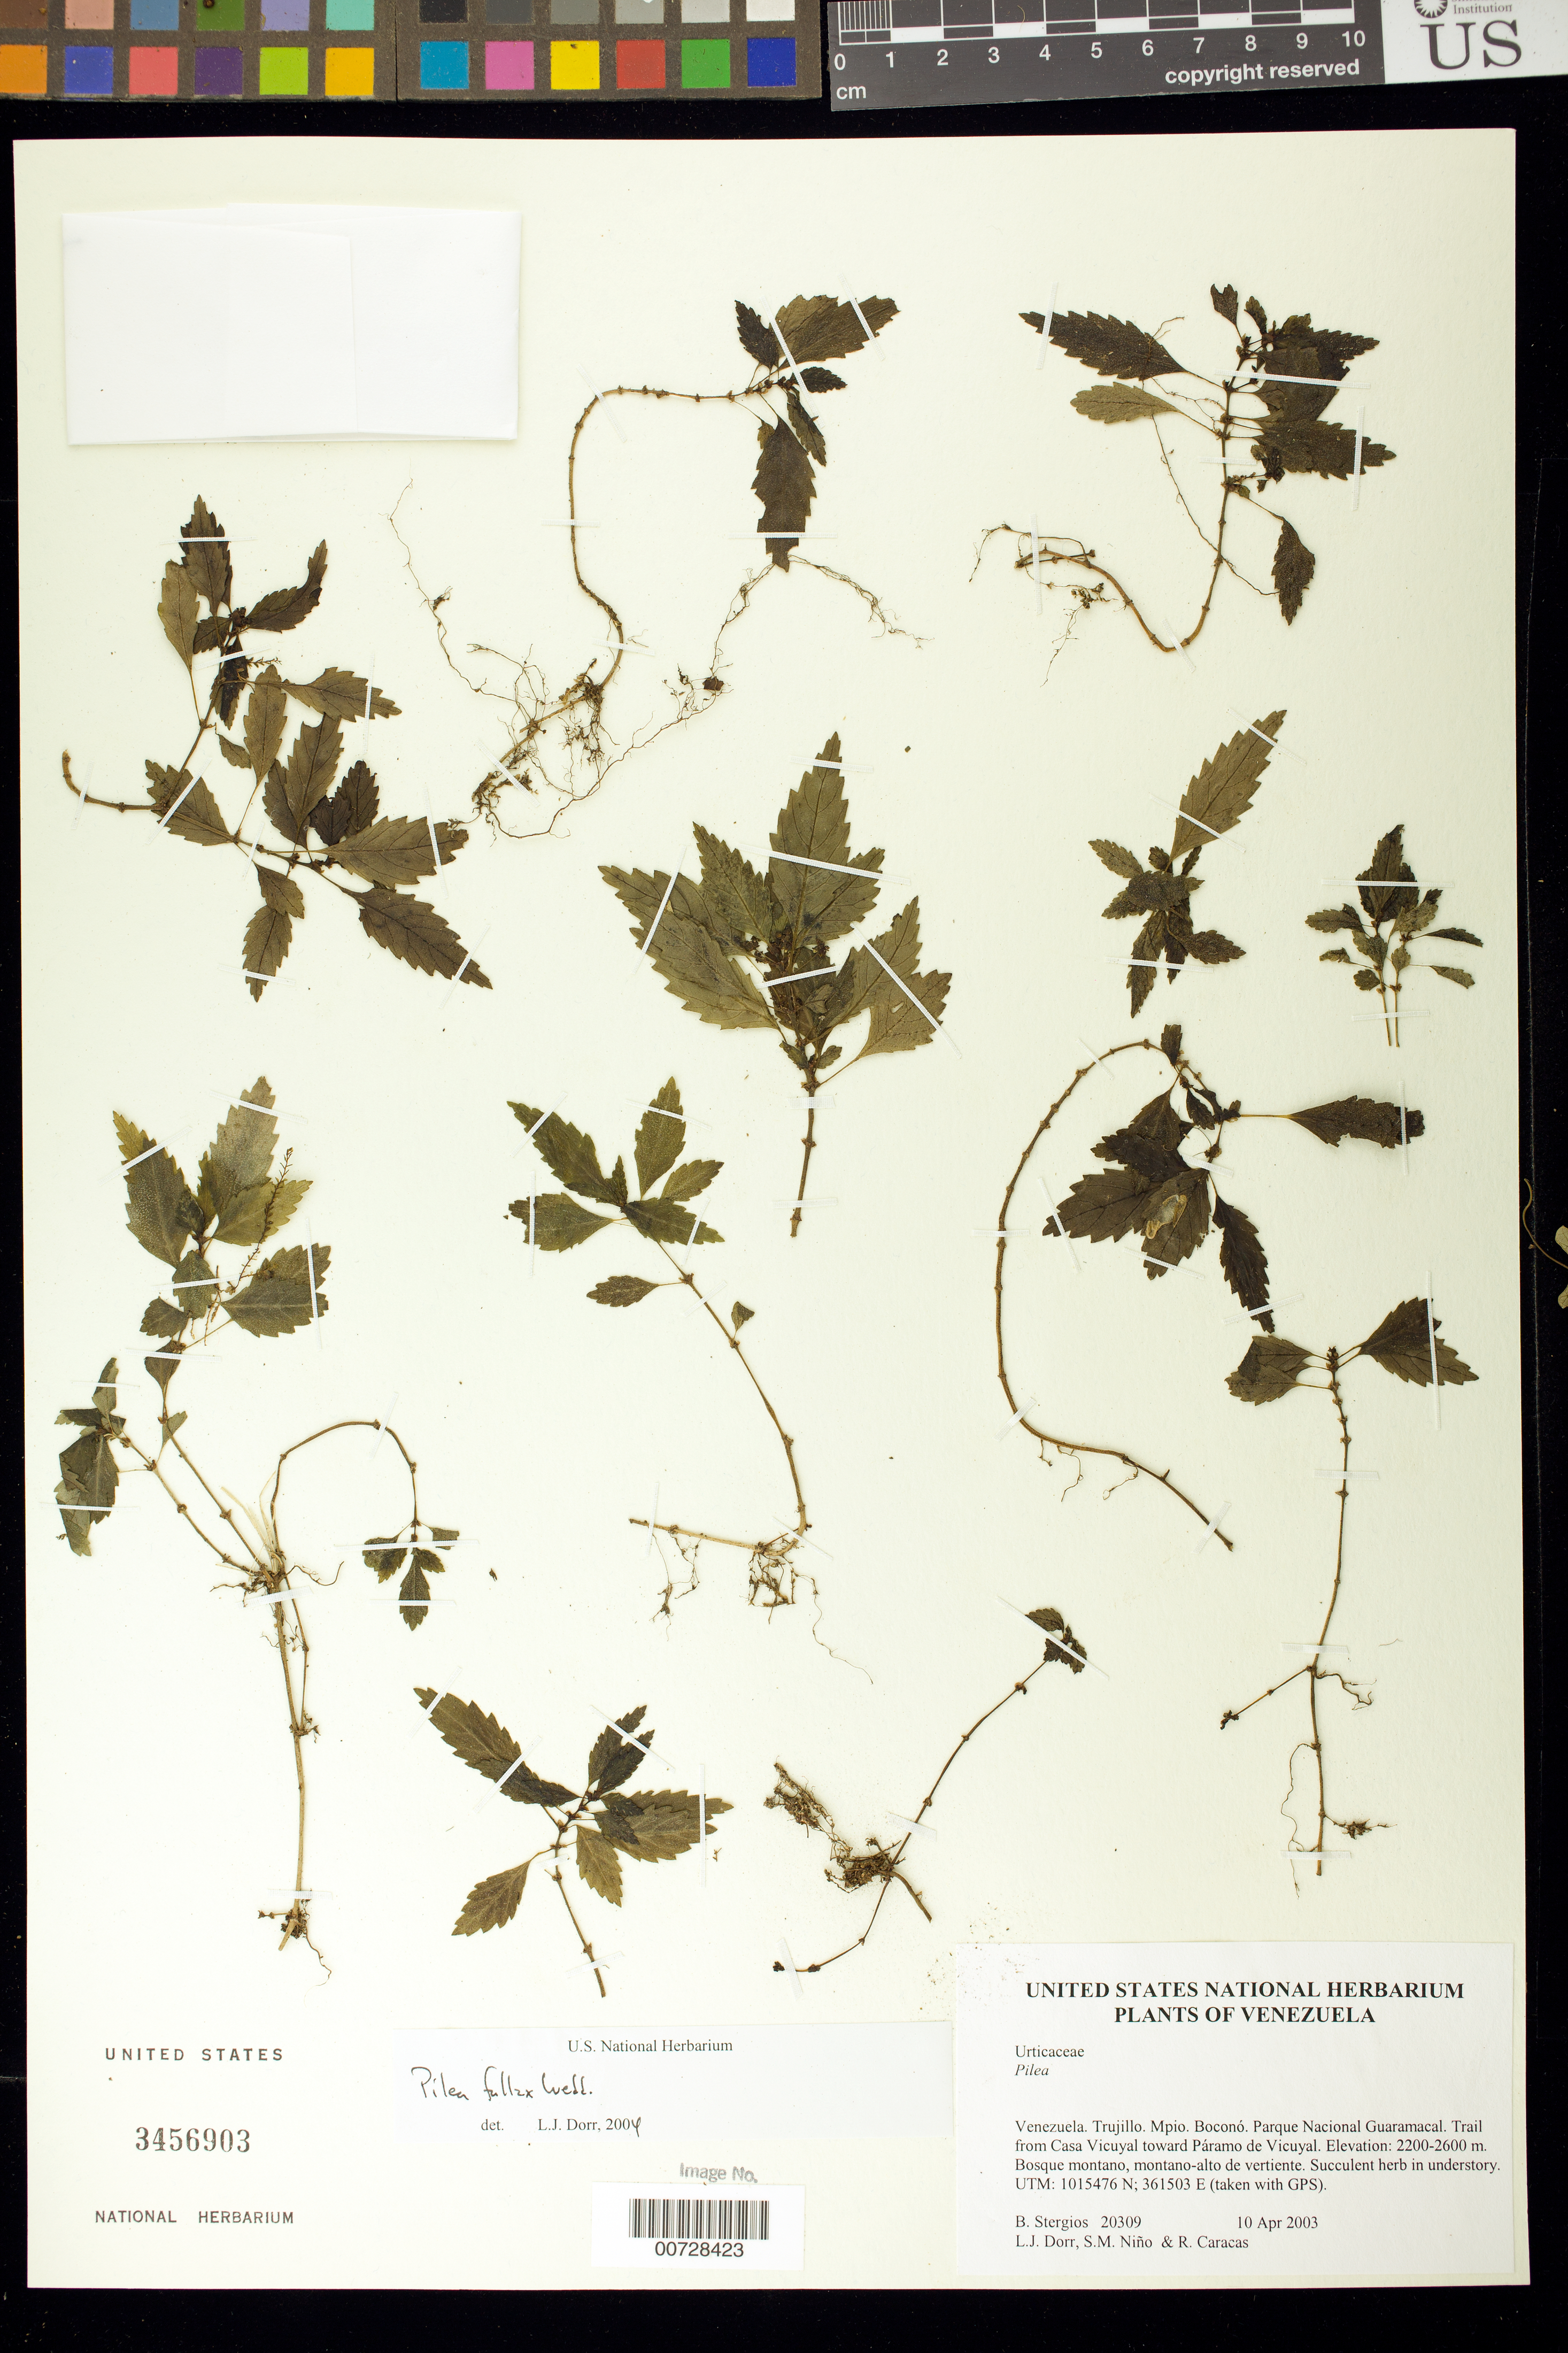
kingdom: Plantae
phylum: Tracheophyta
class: Magnoliopsida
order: Rosales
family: Urticaceae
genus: Pilea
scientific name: Pilea fallax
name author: Wedd.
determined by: Dorr, L. J., (BOT), Smithsonian Institution - National Museum of Natural History (UNITED STATES)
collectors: B. G. Stergios, L. J. Dorr, S. M. Niño & R. Caracas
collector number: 20309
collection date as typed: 10 Apr 2003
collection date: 2003-04-10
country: Venezuela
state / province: Trujillo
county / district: Boconó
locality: Parque Nacional Guaramacal. Trail from Casa Vicuyal toward Páramo de Vicuyal.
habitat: Bosque montano, montano-alto de vertiente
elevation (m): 2200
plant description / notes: PORT, US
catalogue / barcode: US 3456903